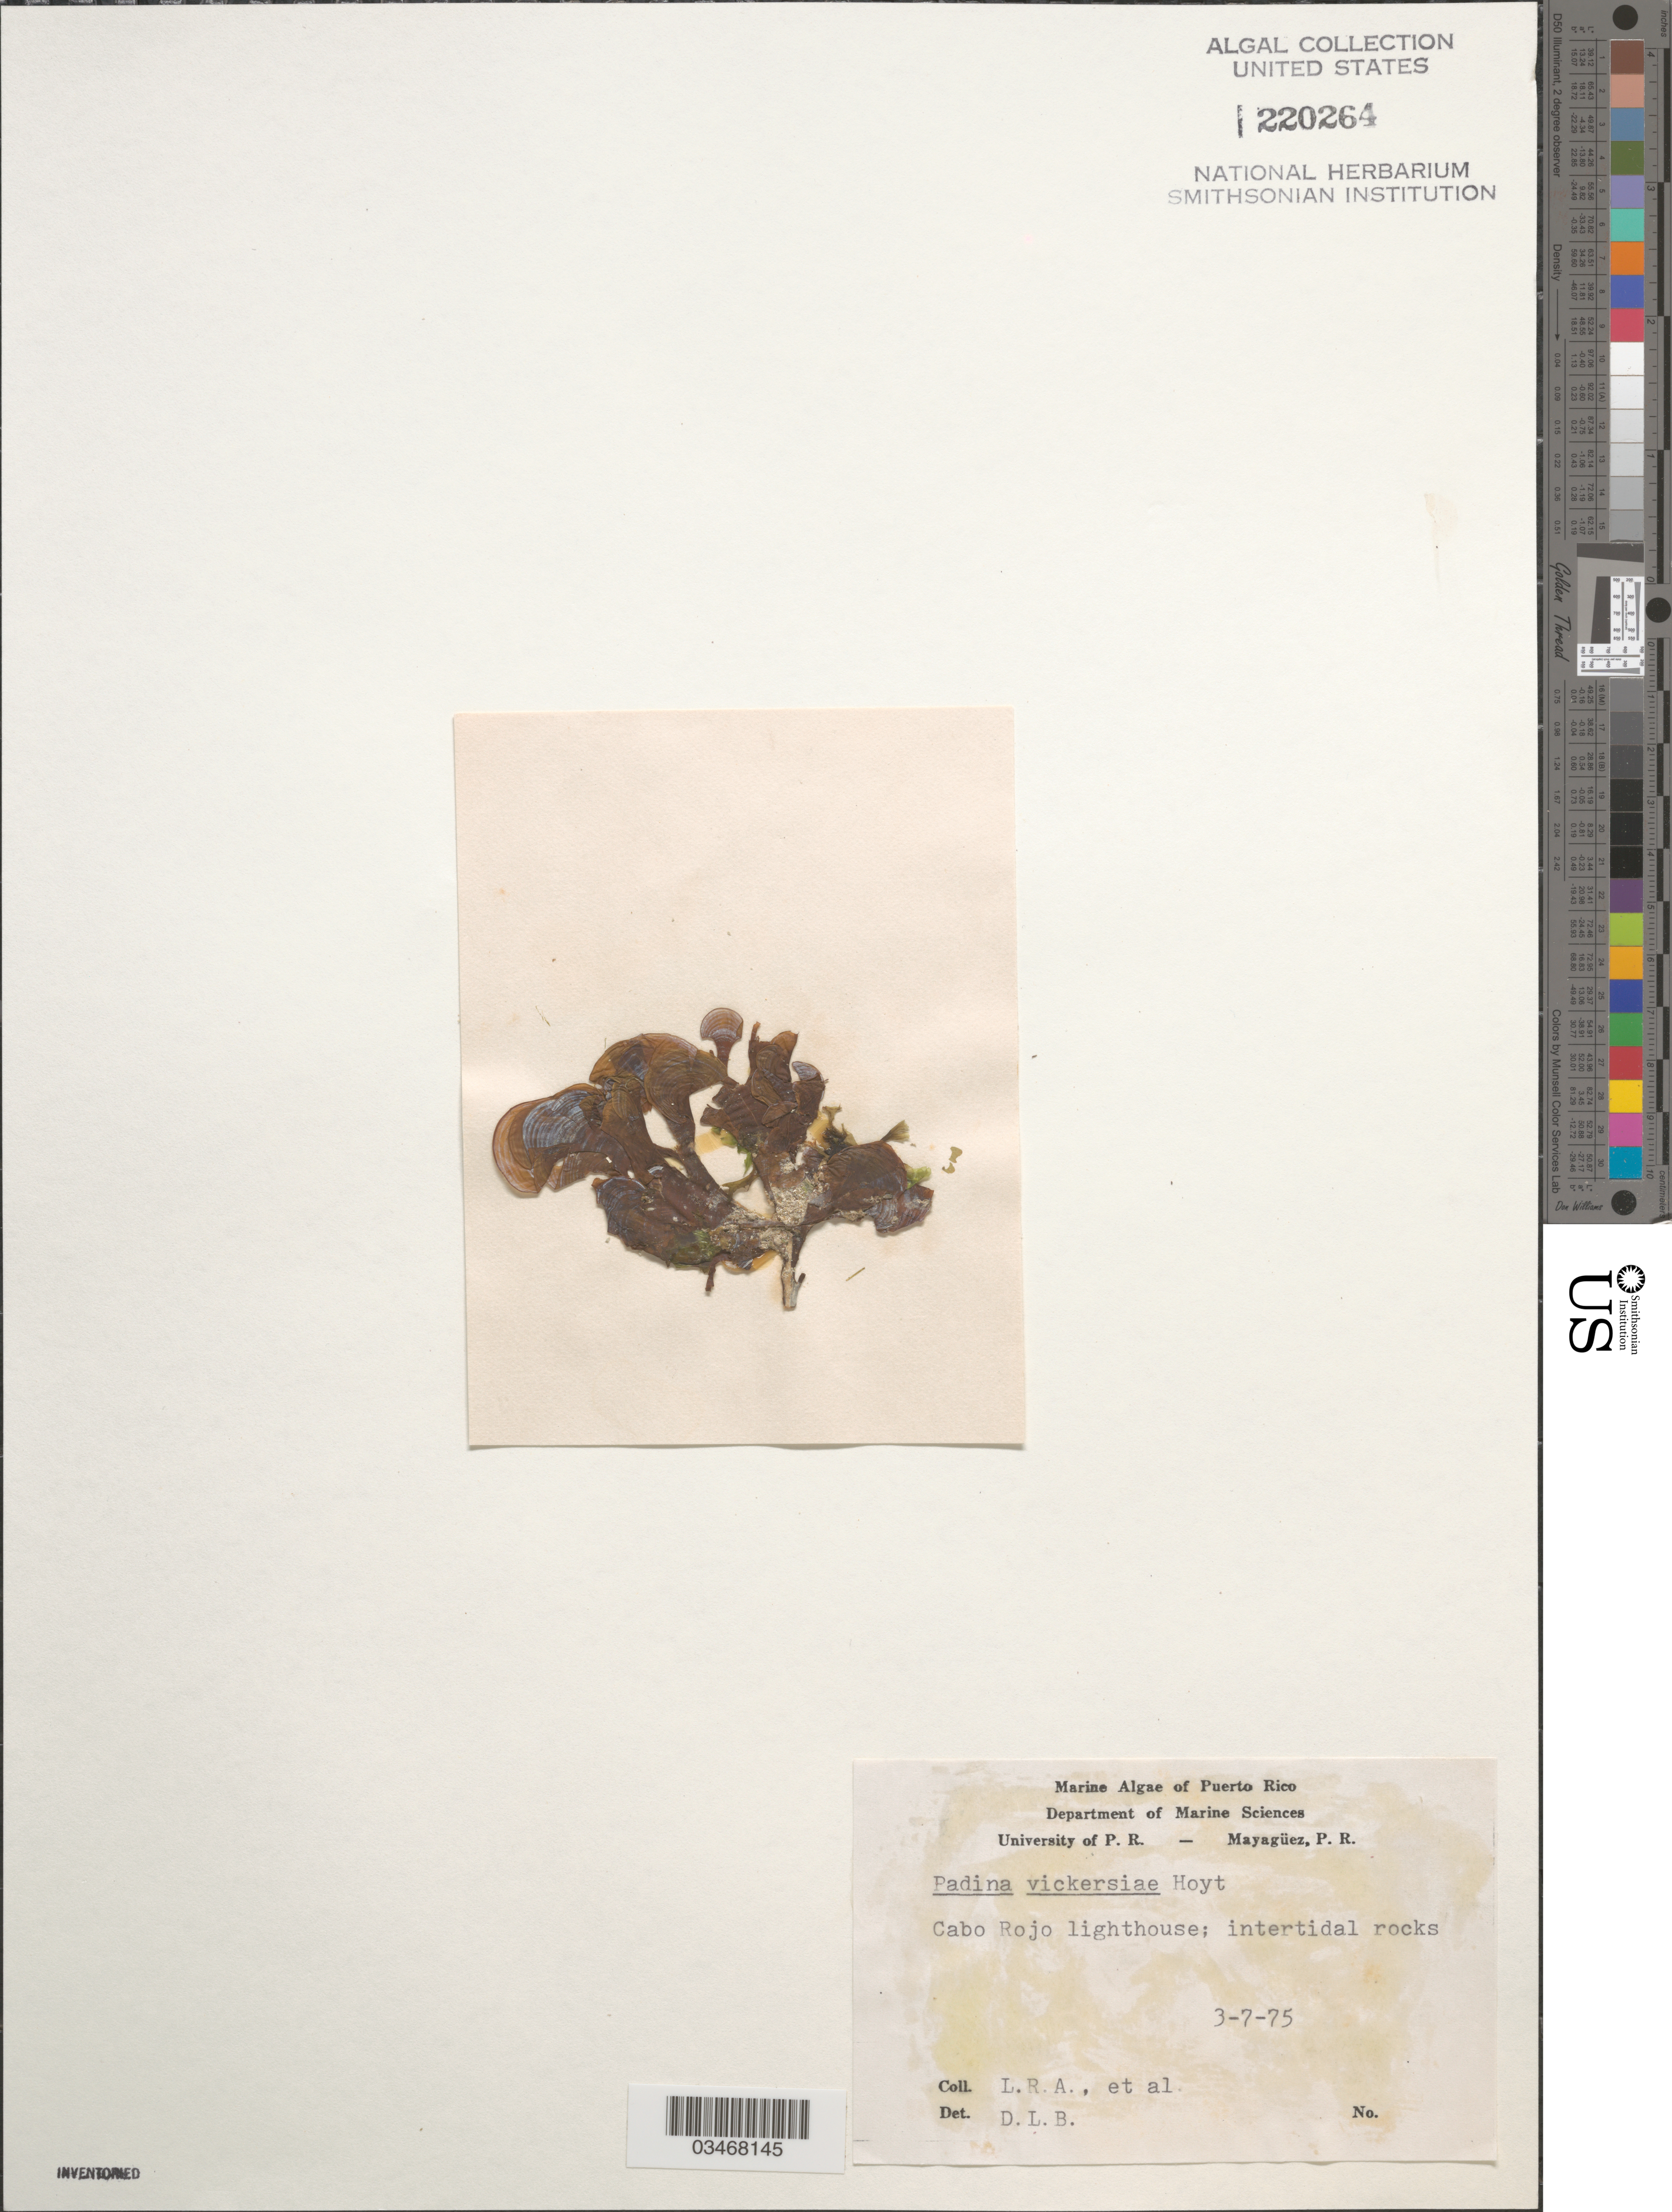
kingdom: Chromista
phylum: Ochrophyta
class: Phaeophyceae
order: Dictyotales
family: Dictyotaceae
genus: Padina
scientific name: Padina gymnospora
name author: (Kütz.) O.G. Sond.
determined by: Algae name updating Project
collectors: L. R. A. & et al.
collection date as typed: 18 Apr 75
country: Puerto Rico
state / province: Çabo Rojo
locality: Cabo Rojo lighthouse.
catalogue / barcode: US 220264